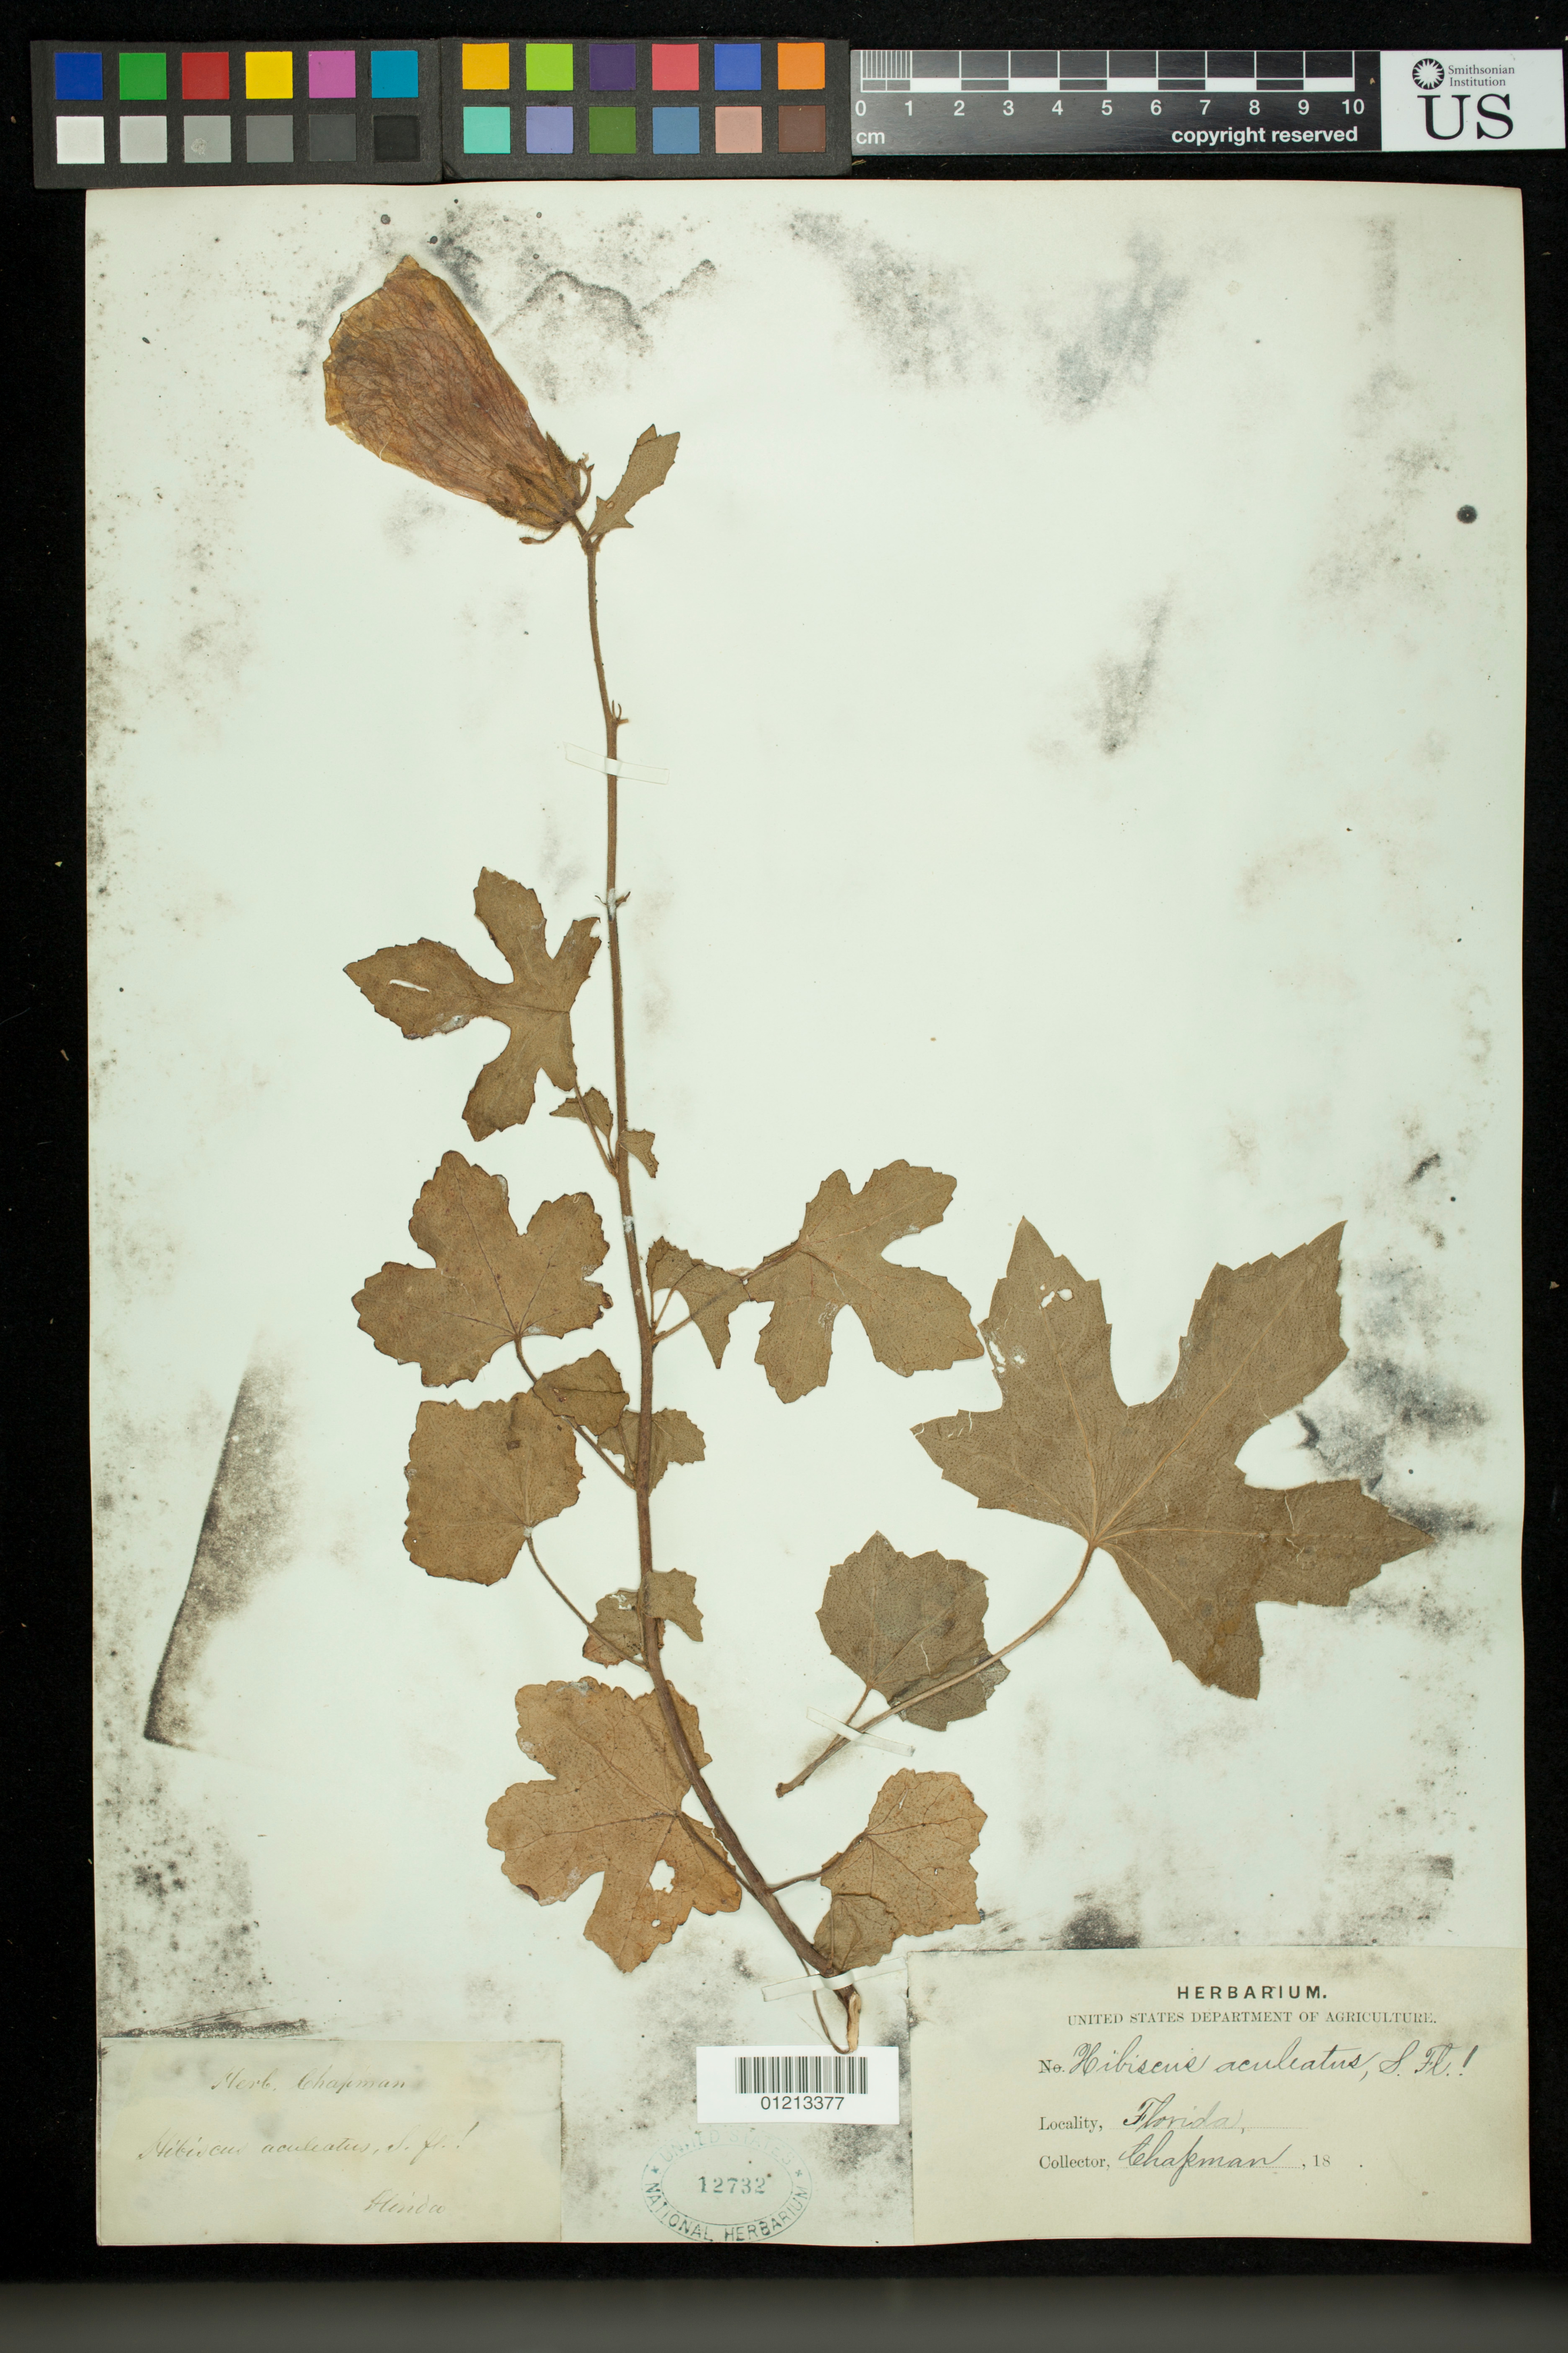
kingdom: Plantae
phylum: Tracheophyta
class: Magnoliopsida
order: Malvales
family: Malvaceae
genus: Sabdariffa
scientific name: Sabdariffa aculeata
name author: (Walter) M.M. Hanes & R.L. Barrett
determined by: Dorr, Laurence J., Curator (BOT), Smithsonian Institution - National Museum of Natural History (UNITED STATES)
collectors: A. W. Chapman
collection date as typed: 18--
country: United States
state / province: Florida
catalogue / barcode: US 12732